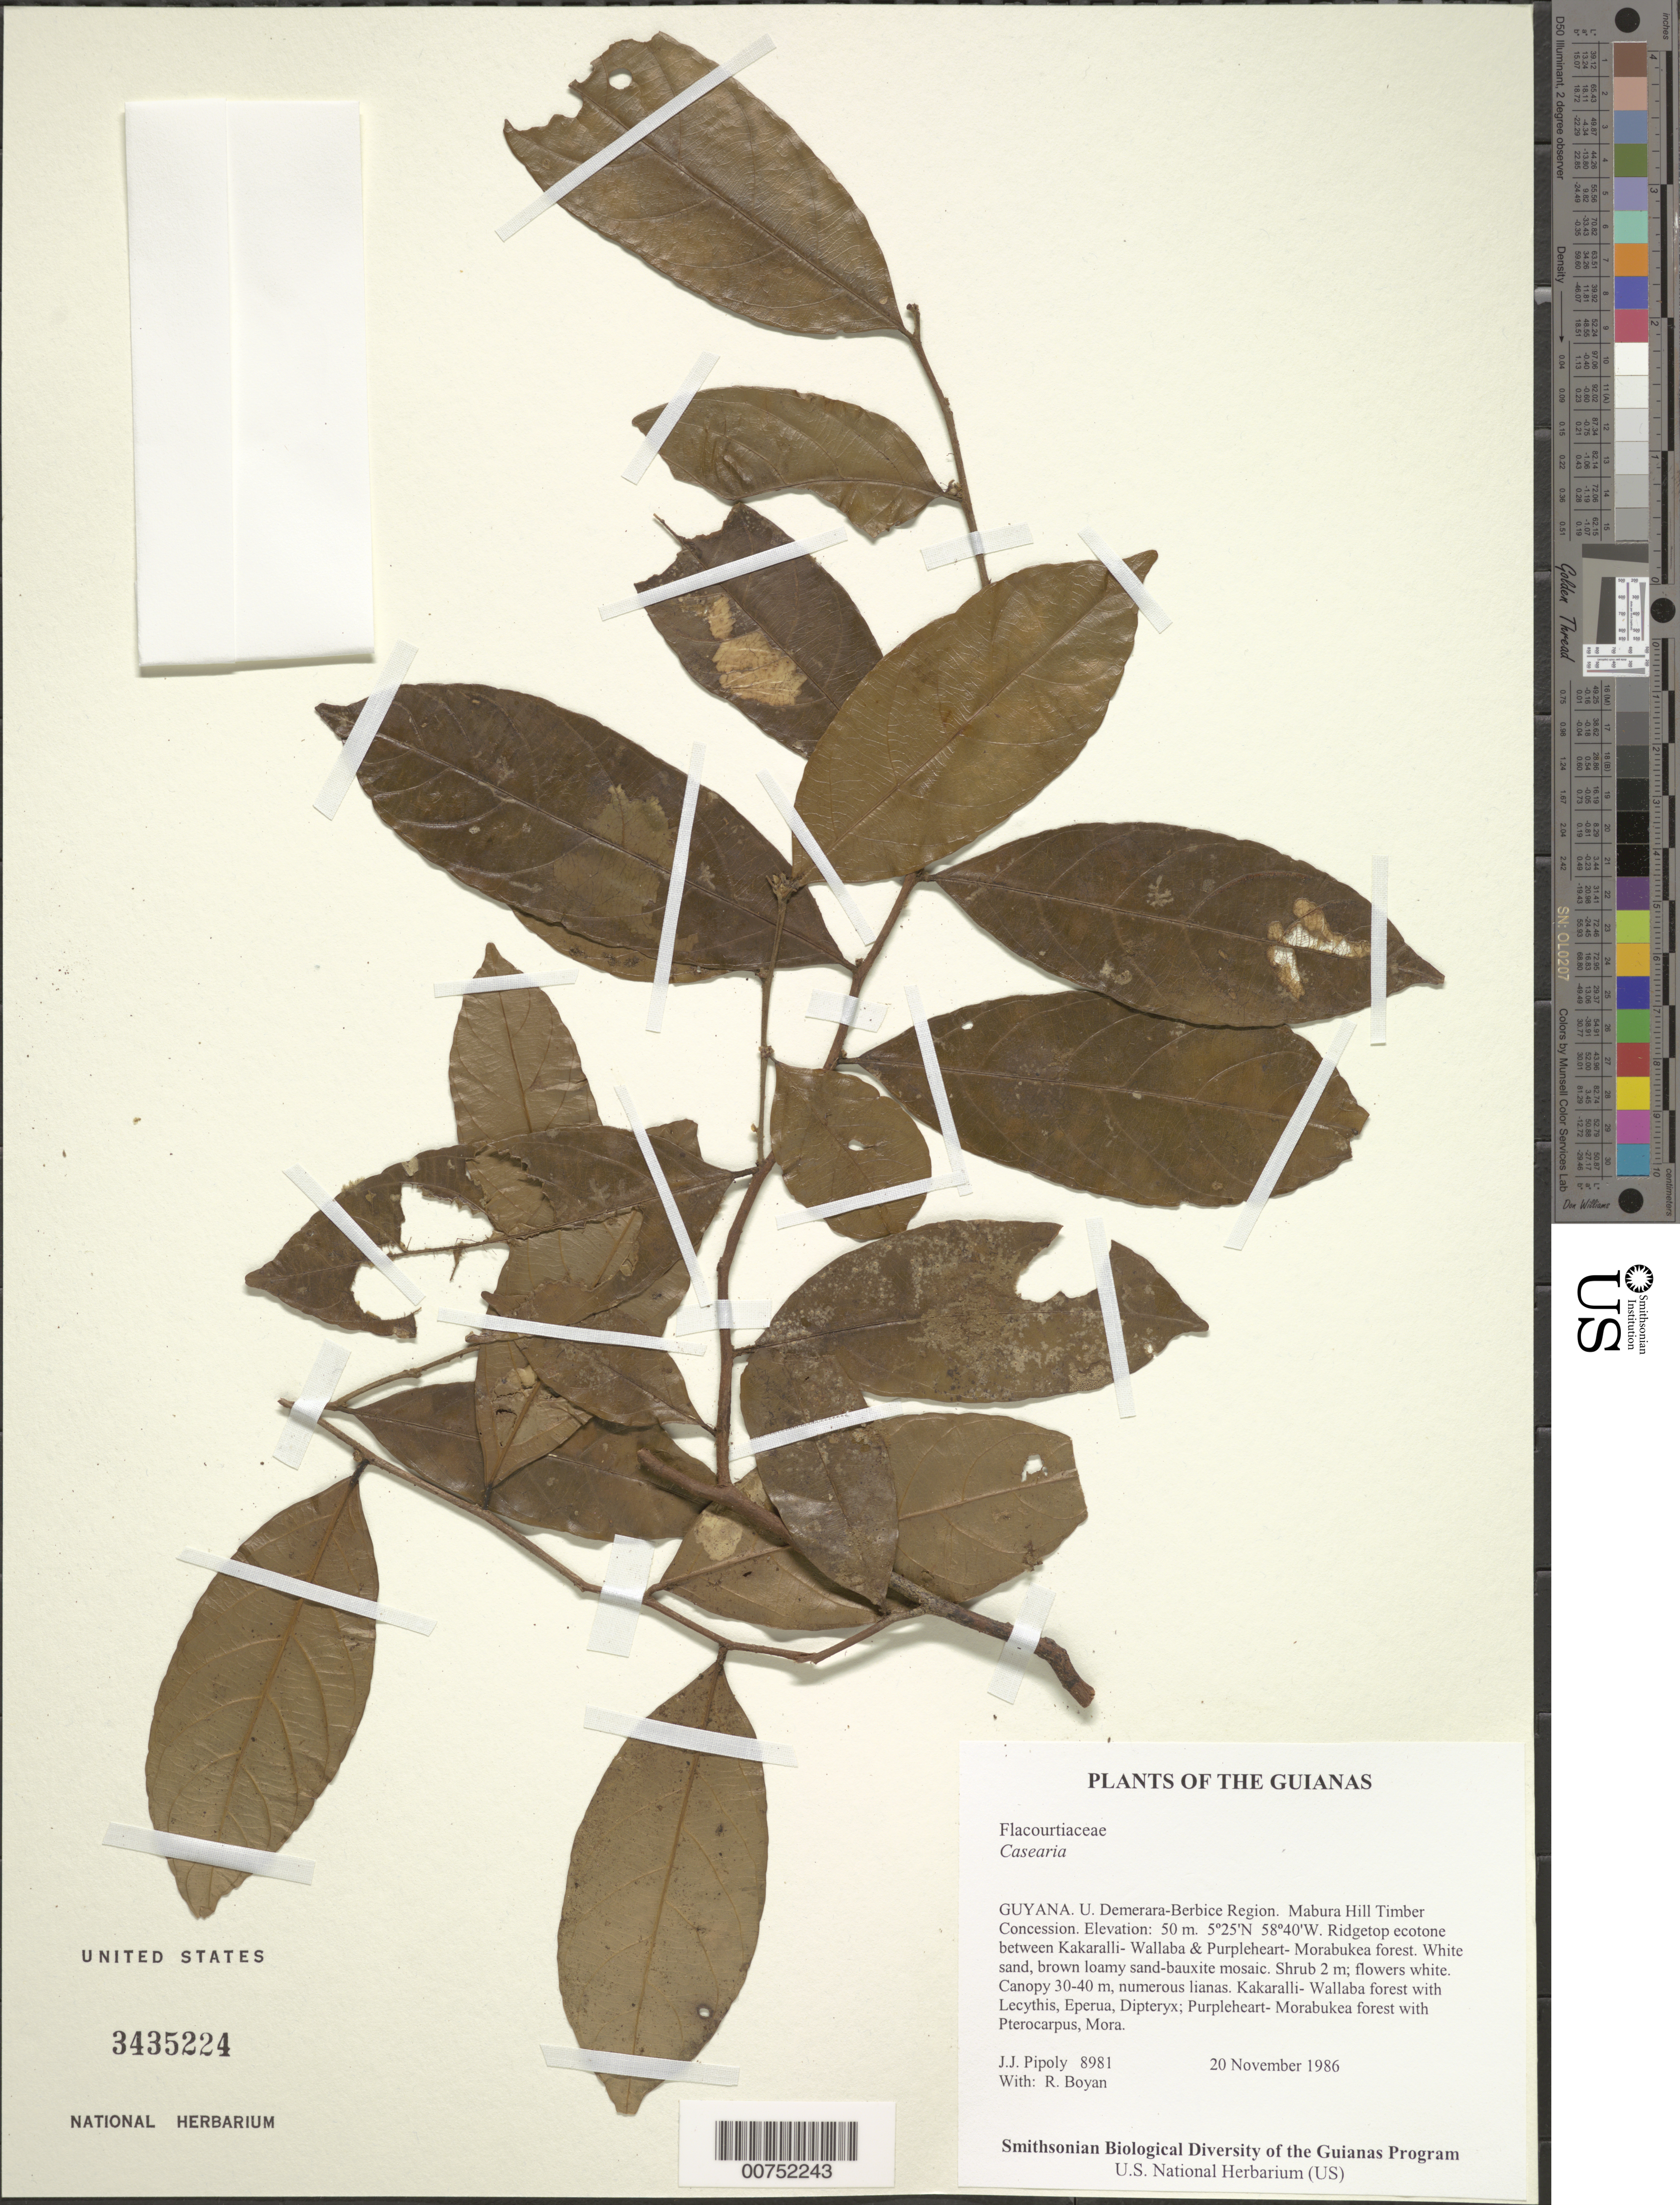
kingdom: Plantae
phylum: Tracheophyta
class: Magnoliopsida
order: Malpighiales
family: Salicaceae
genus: Casearia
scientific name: Casearia sp.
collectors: J. J. Pipoly & R. Boyan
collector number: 8981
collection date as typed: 20 November 1986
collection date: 1986-11-20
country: Guyana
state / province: U. Demerara-Berbice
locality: Mabura Hill Timber Concession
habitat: Ridgetop ecotone between Kakaralli- Wallaba & Purpleheart- Morabukea forest. White sand, brown loamy sand-bauxite mosaic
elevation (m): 50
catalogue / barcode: US 3435224